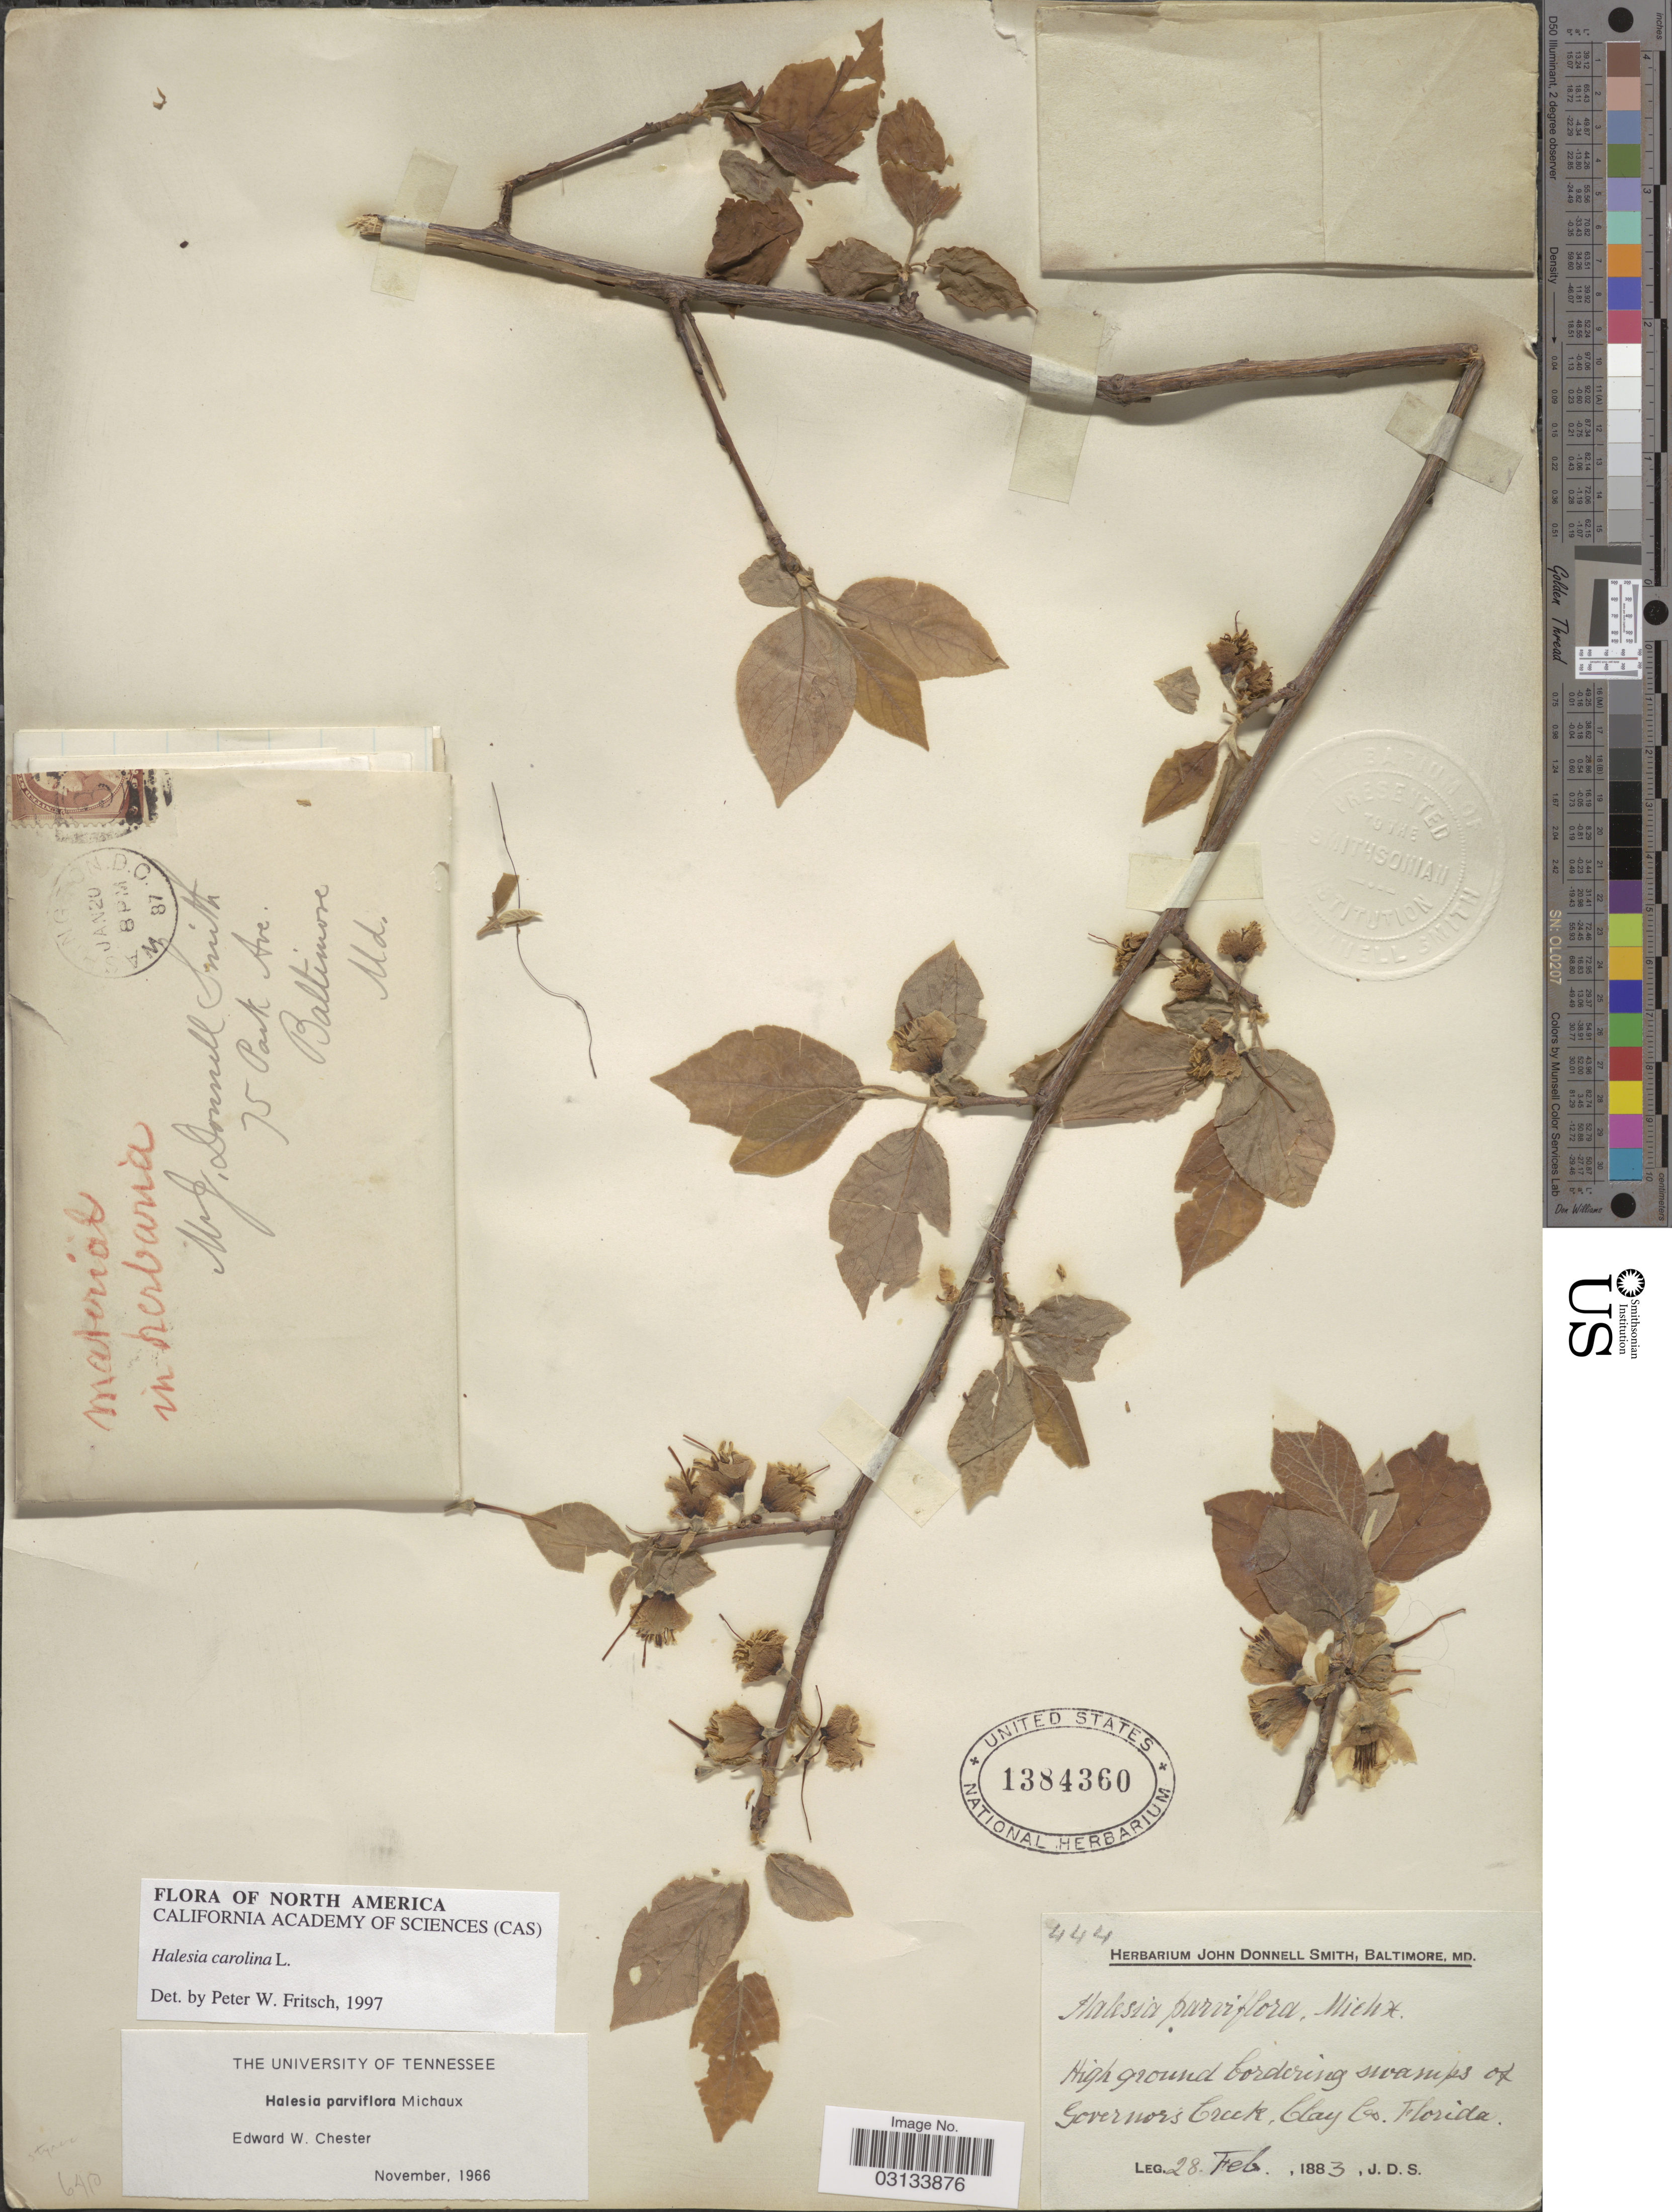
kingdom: Plantae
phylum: Tracheophyta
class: Magnoliopsida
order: Ericales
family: Styracaceae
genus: Halesia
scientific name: Halesia carolina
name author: L.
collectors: J. Donnell Smith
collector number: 444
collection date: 1883-02-28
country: United States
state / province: Florida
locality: High ground bordering swamps of Governor's Creek, Clay Co.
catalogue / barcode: US 1384360